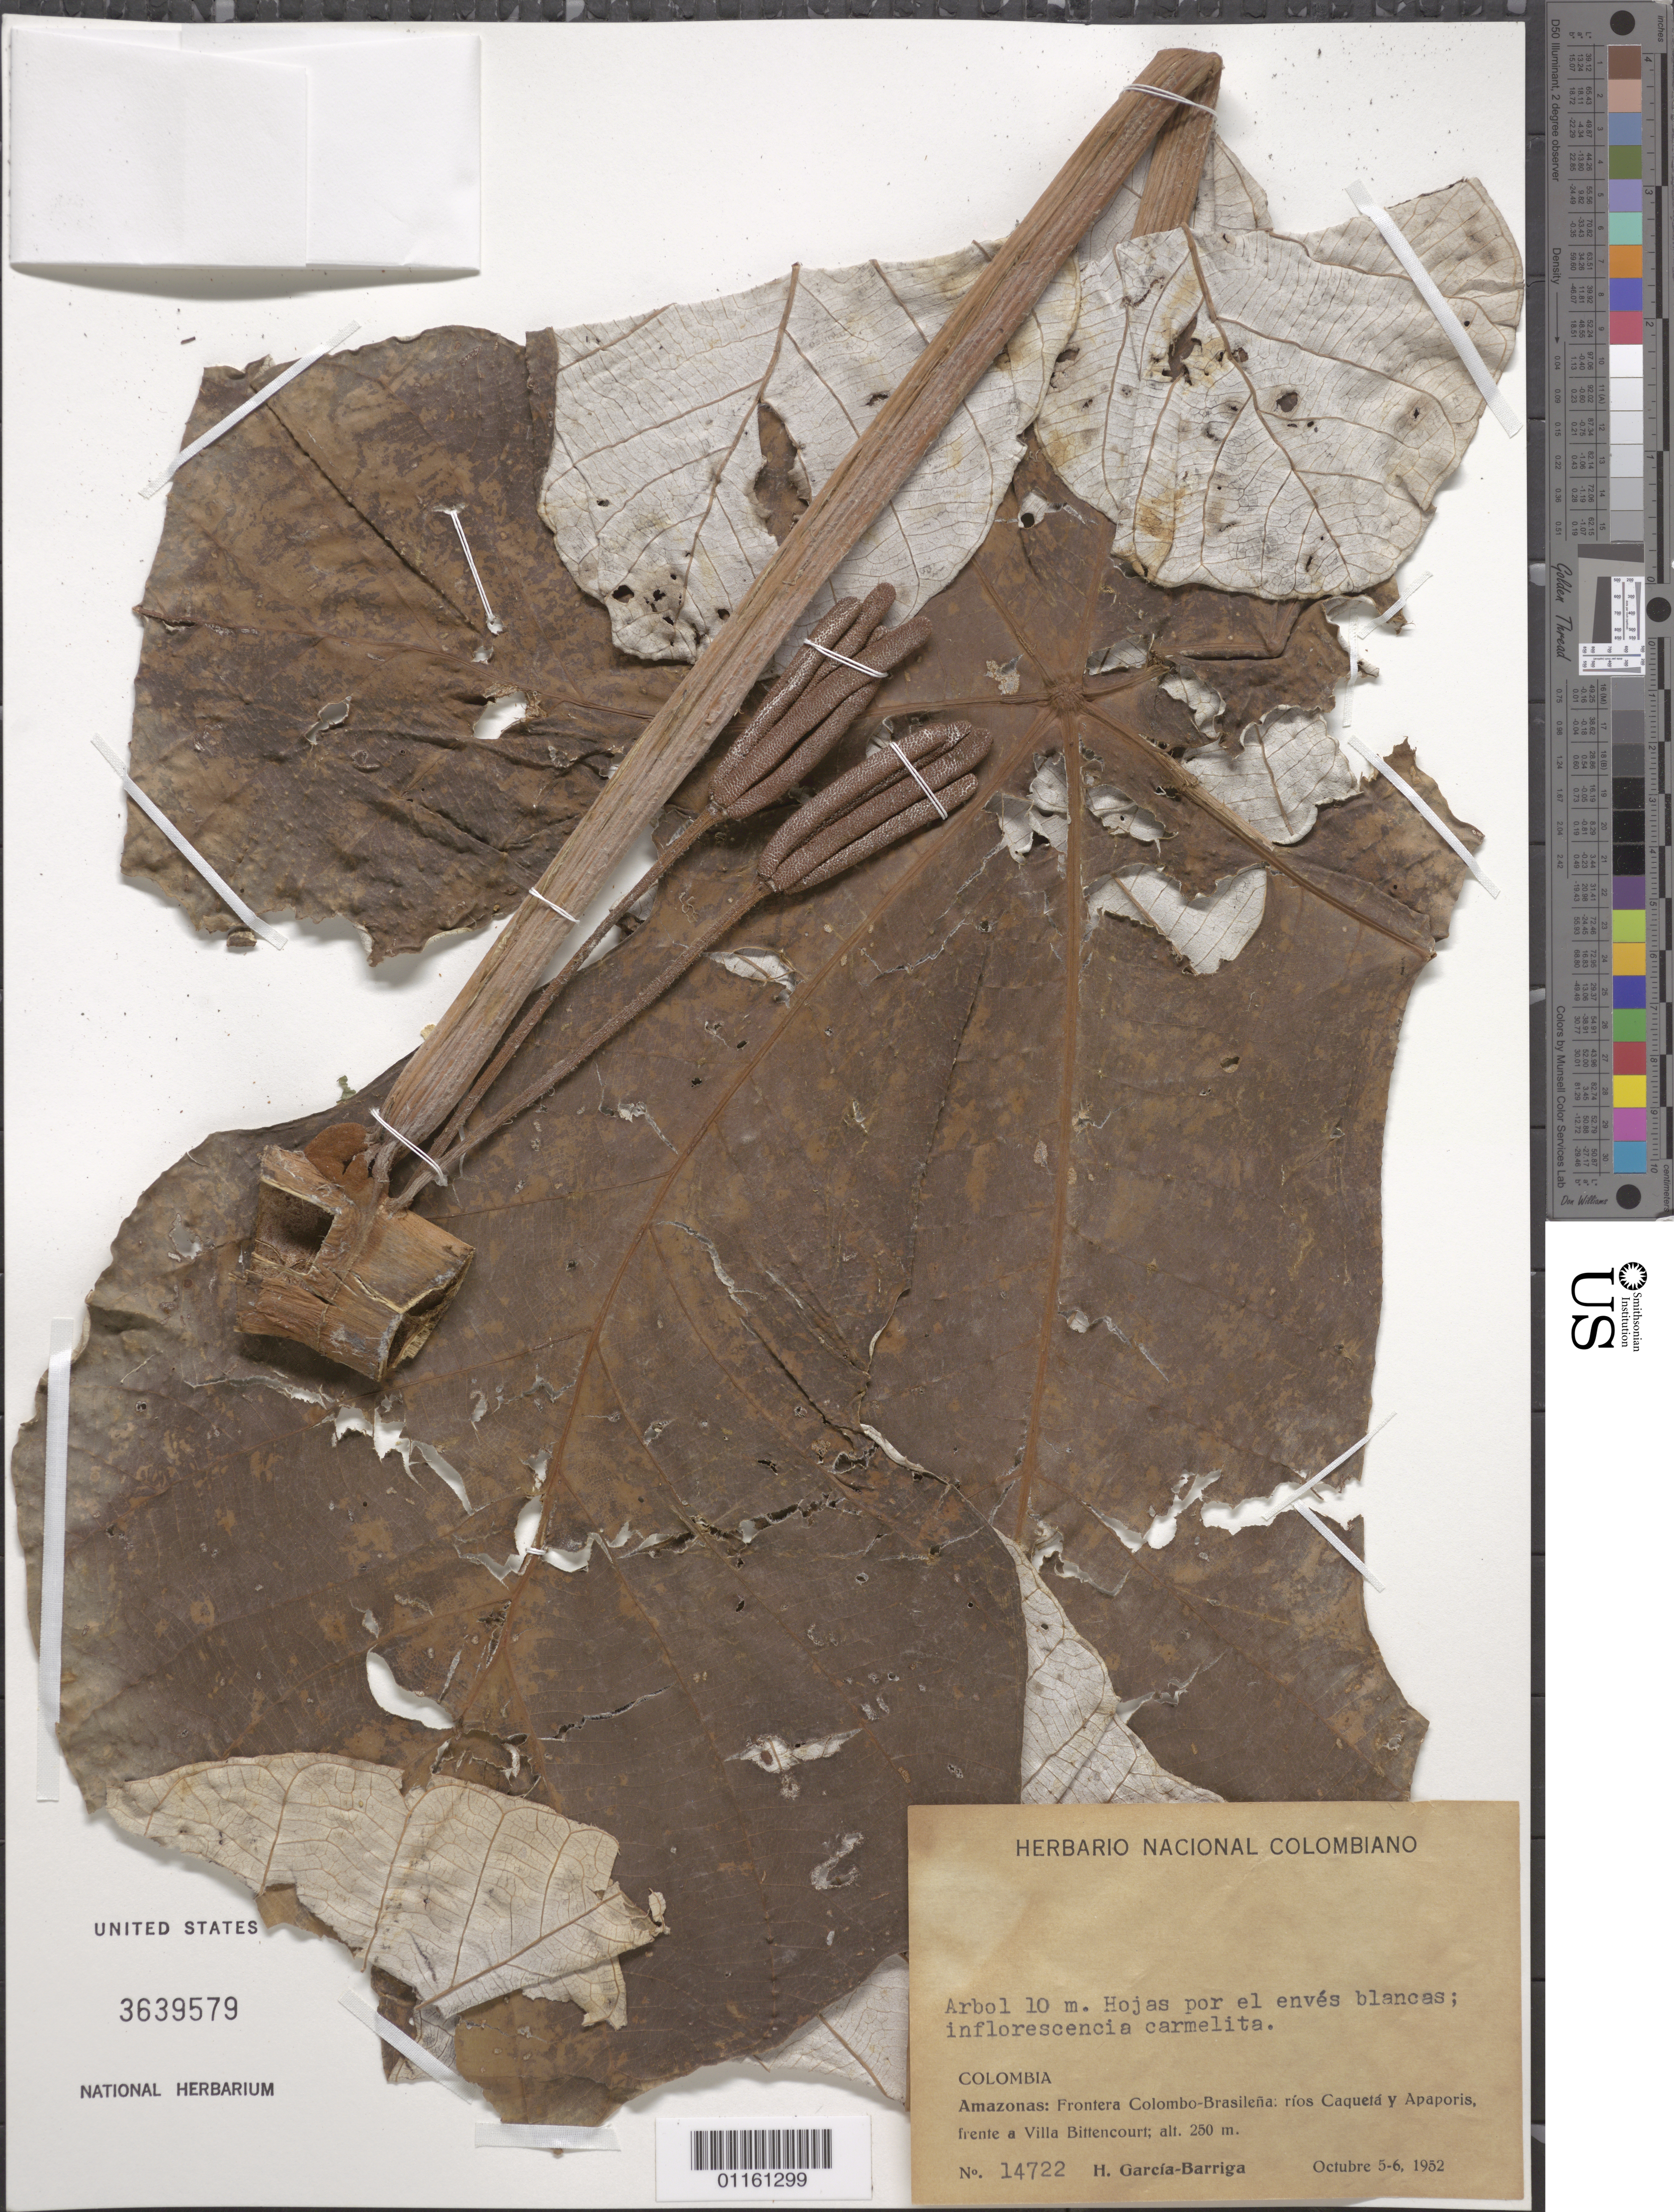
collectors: H. García Barriga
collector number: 14722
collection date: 1952-10-05/1952-10-06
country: Colombia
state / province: Amazônas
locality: Frontera Colombo - Brasilena, rios Caqueta y Apaporis, frente a Villa Bittencourt.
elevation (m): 250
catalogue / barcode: US 3639579